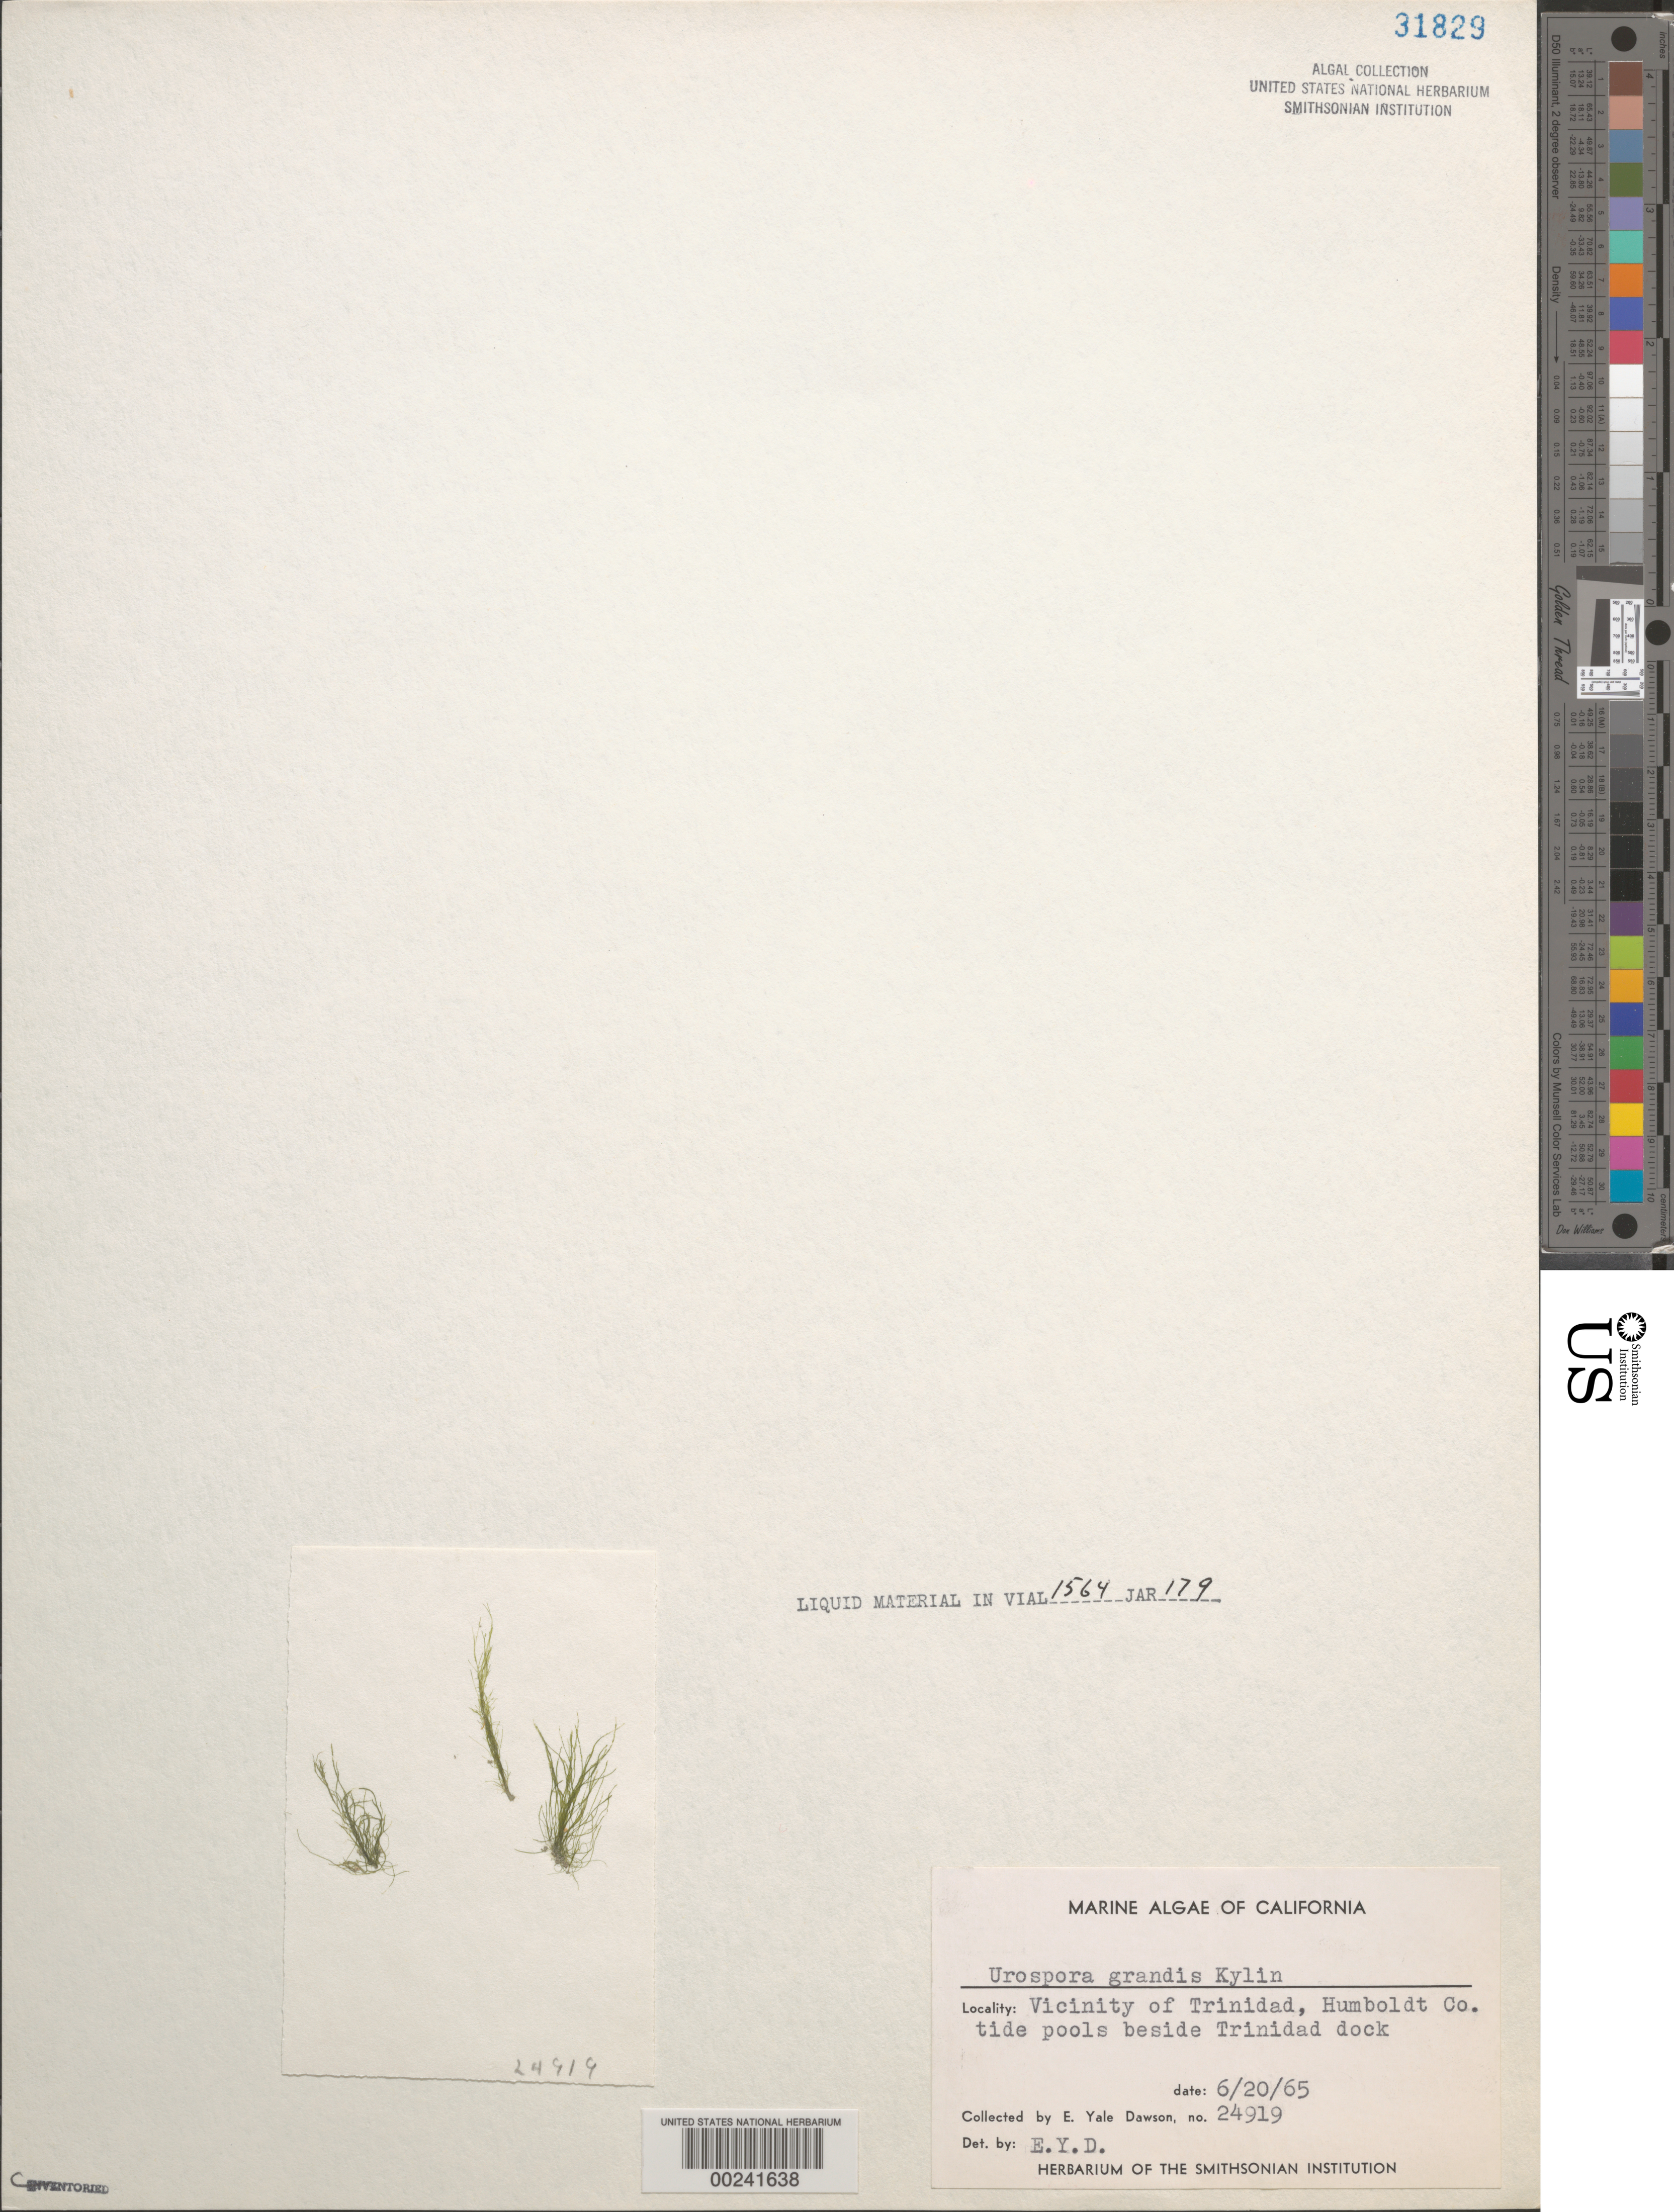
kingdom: Plantae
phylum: Chlorophyta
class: Ulvophyceae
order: Ulotrichales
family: Ulotrichaceae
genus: Urospora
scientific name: Urospora grandis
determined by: Dawson, E. Y.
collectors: E. Y. Dawson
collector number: EYD 24919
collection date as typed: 20 Jun 1965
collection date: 1965-06-20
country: United States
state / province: California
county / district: Humboldt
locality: Trinidad area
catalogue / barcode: US 31829